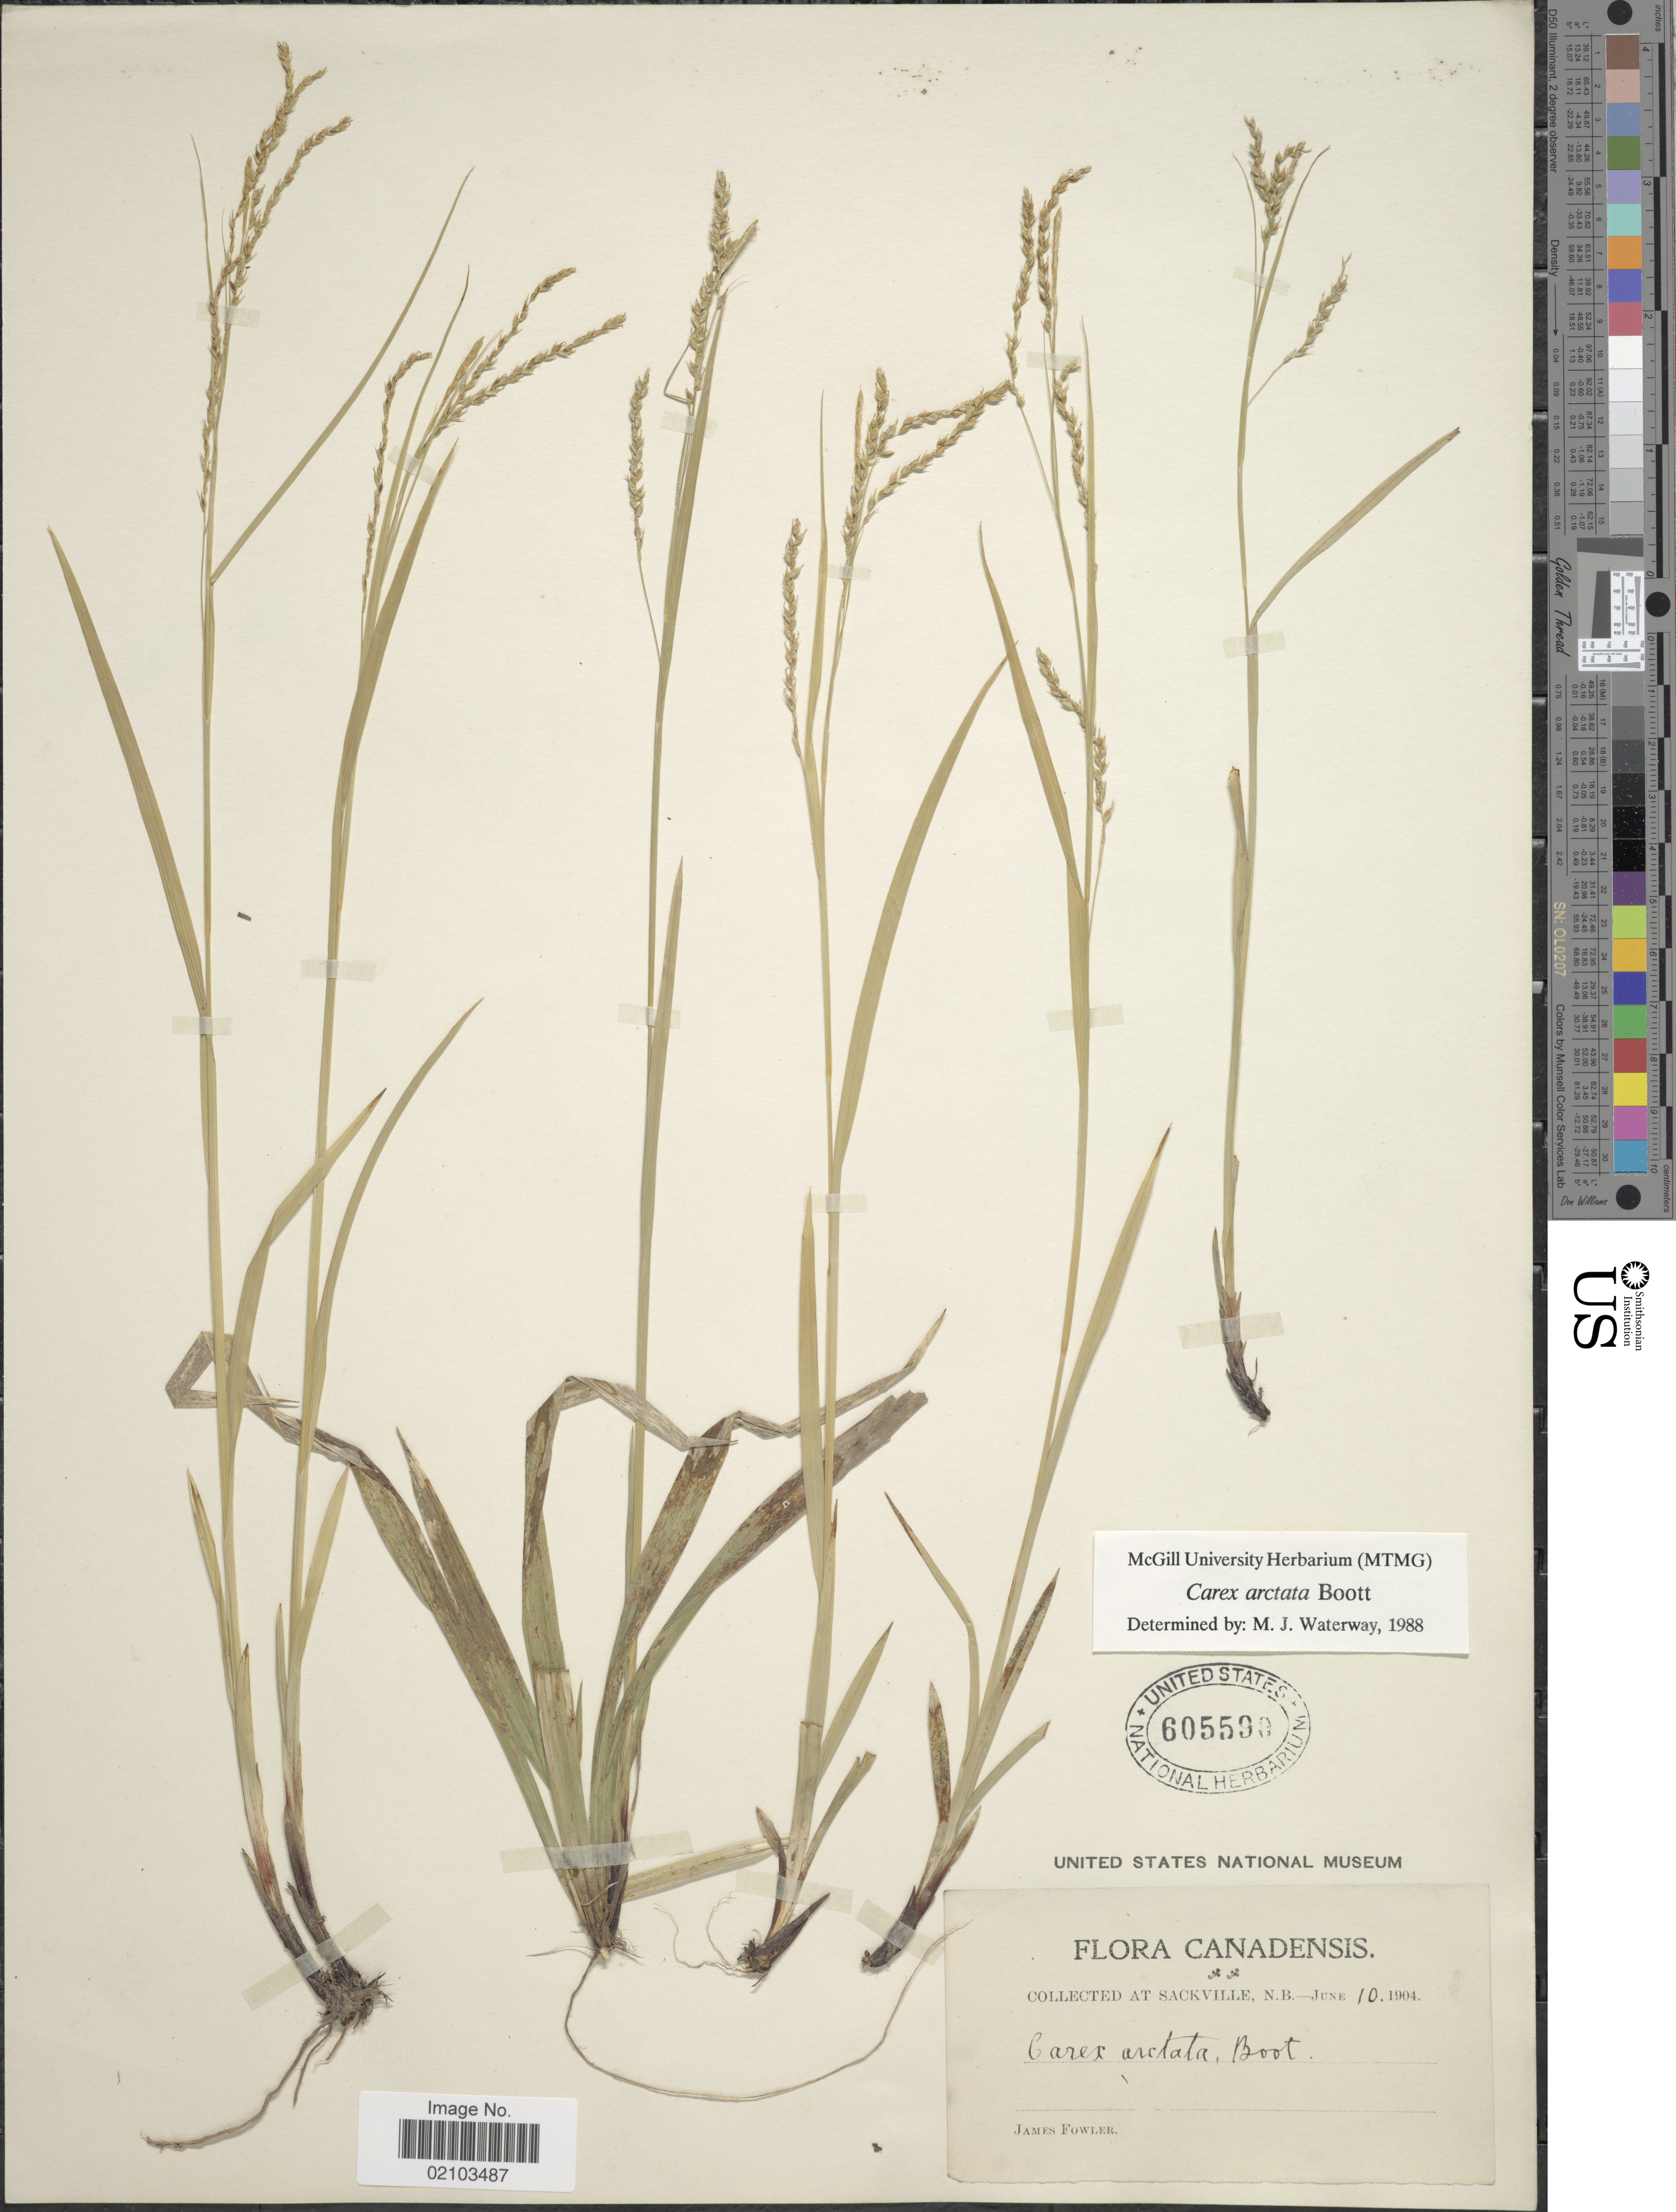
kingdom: Plantae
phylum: Tracheophyta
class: Liliopsida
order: Poales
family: Cyperaceae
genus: Carex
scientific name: Carex arctata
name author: Boott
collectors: J. P. Fowler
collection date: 1904-06-10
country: Canada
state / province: New Brunswick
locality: Canadensis, at Sackville.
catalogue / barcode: US 605590